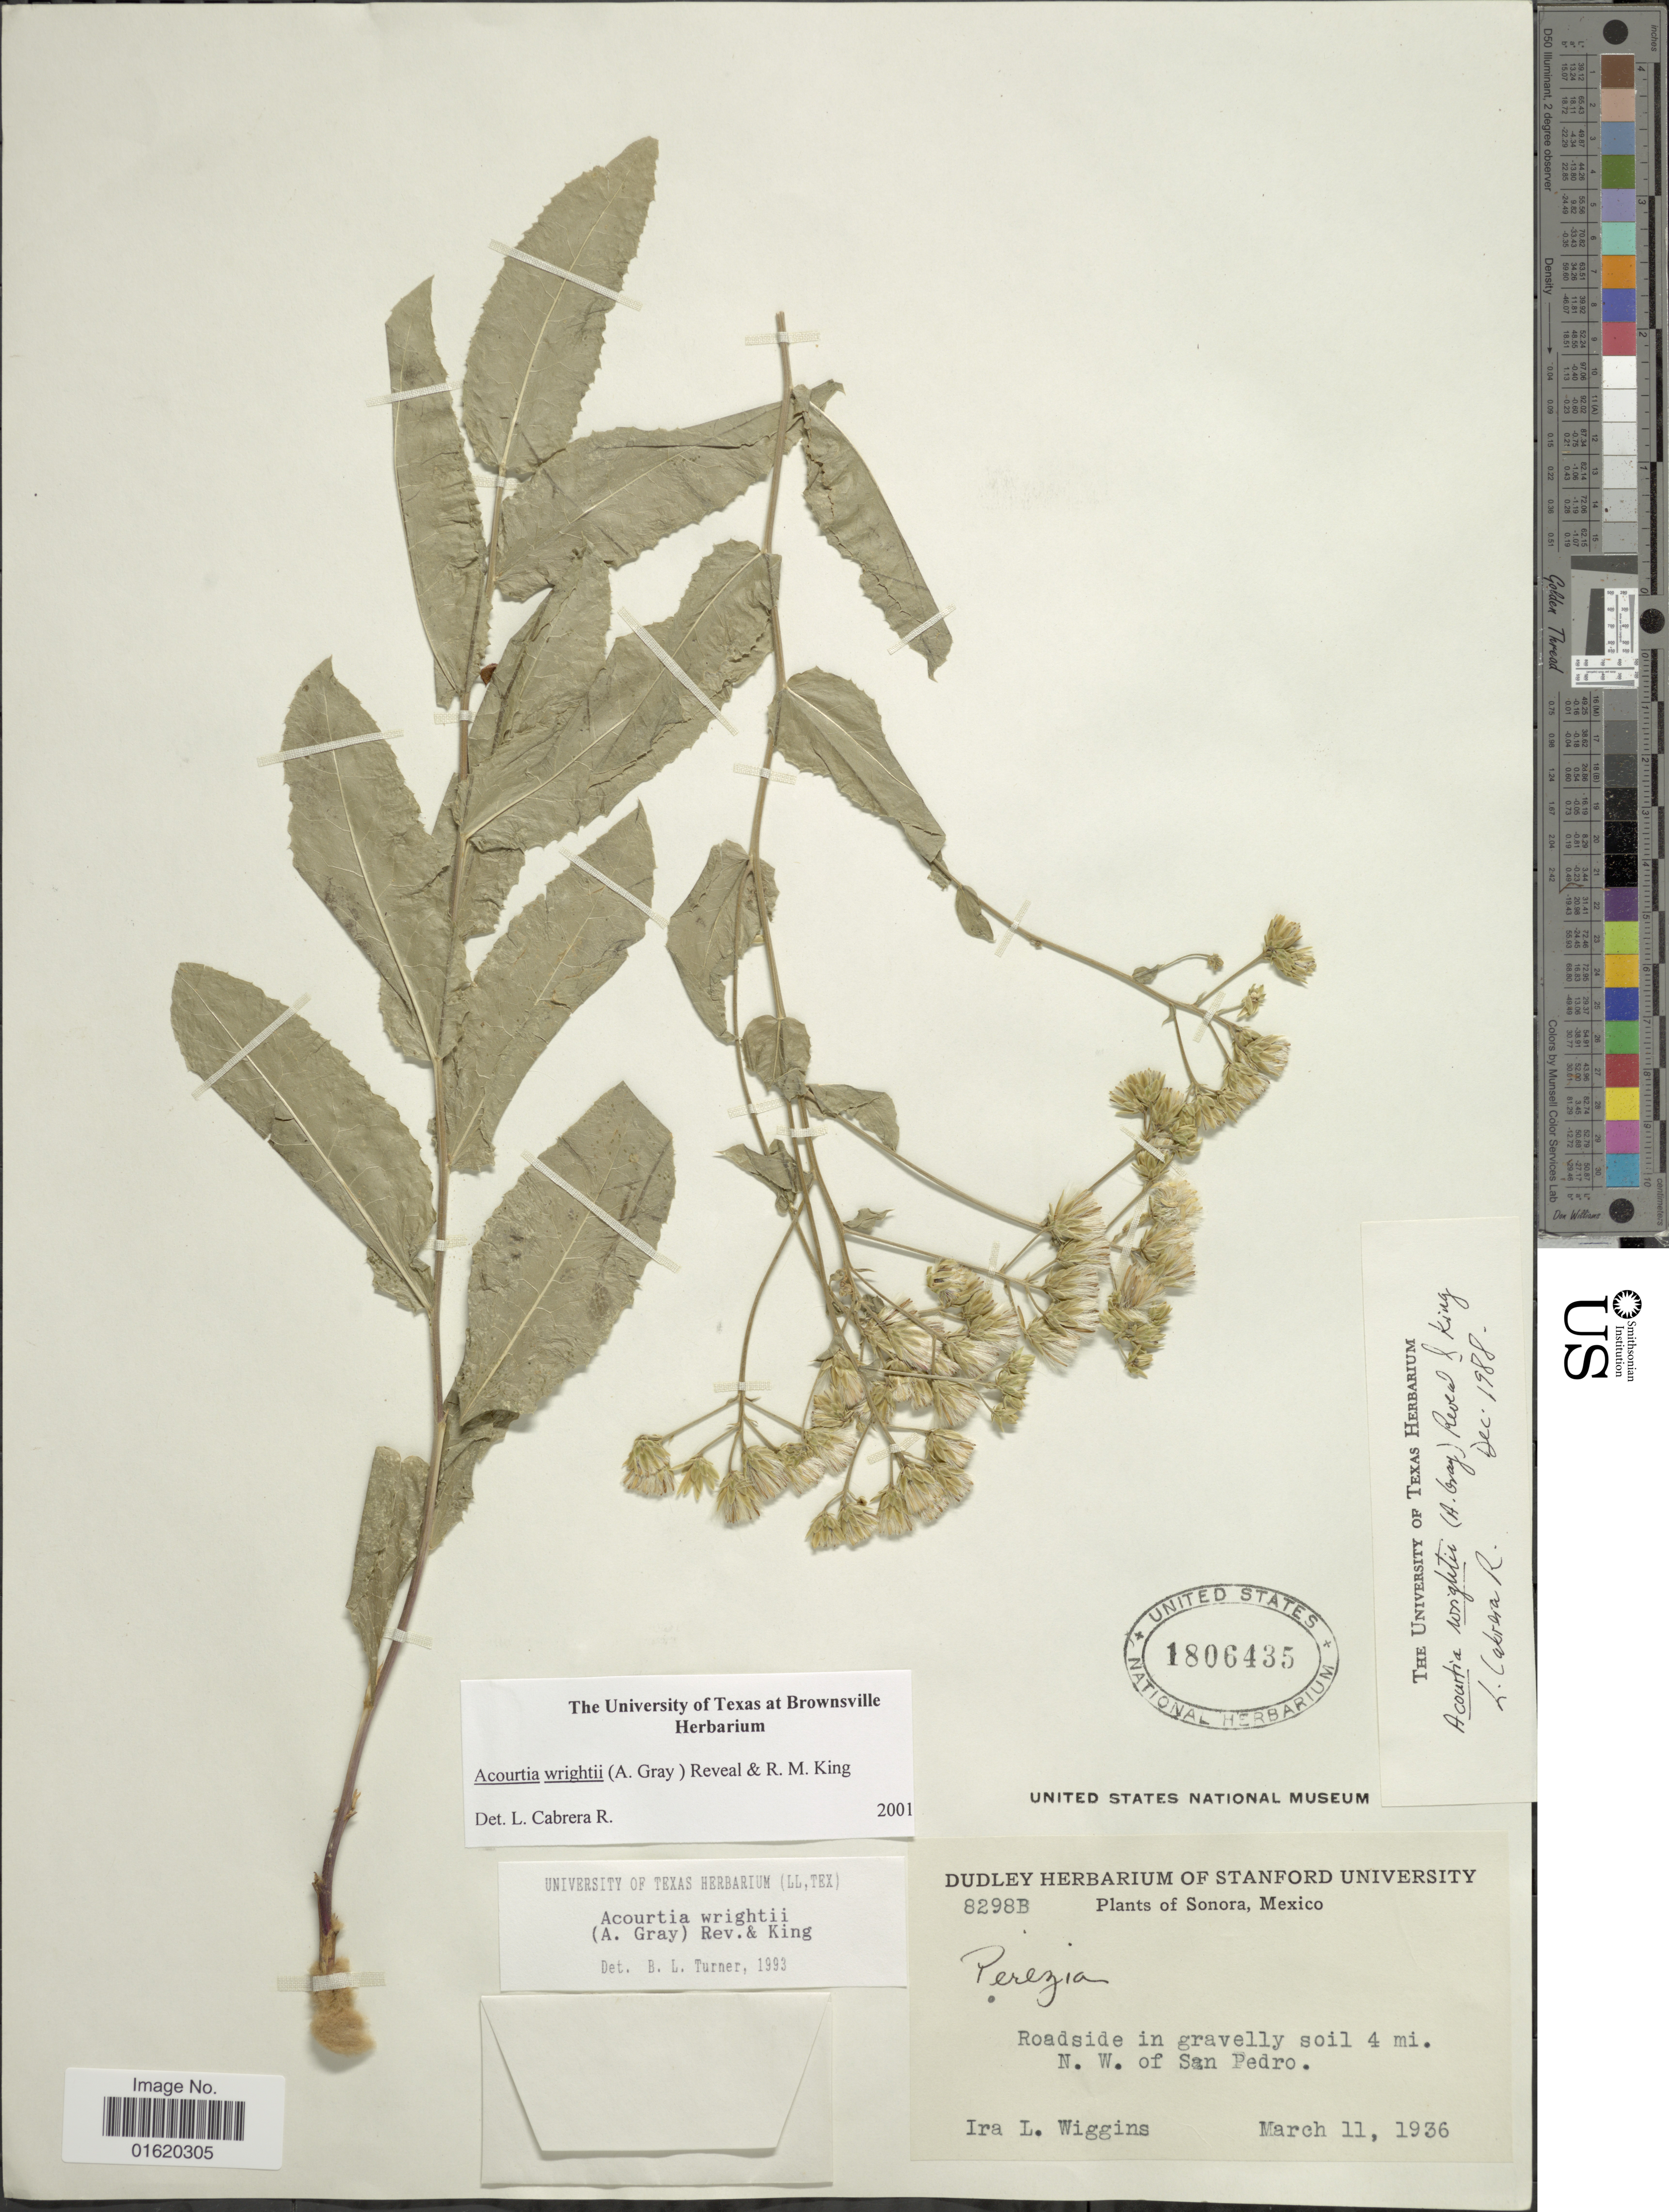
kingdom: Plantae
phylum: Tracheophyta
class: Magnoliopsida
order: Asterales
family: Asteraceae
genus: Acourtia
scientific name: Acourtia wrightii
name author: (A. Gray) Reveal & R.M. King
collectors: I. L. Wiggins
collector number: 8298B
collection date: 1936-03-11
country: Mexico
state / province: Sonora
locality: Roadside in gravelly soil 4 mi. N. W. of San Pedro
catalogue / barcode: US 1806435